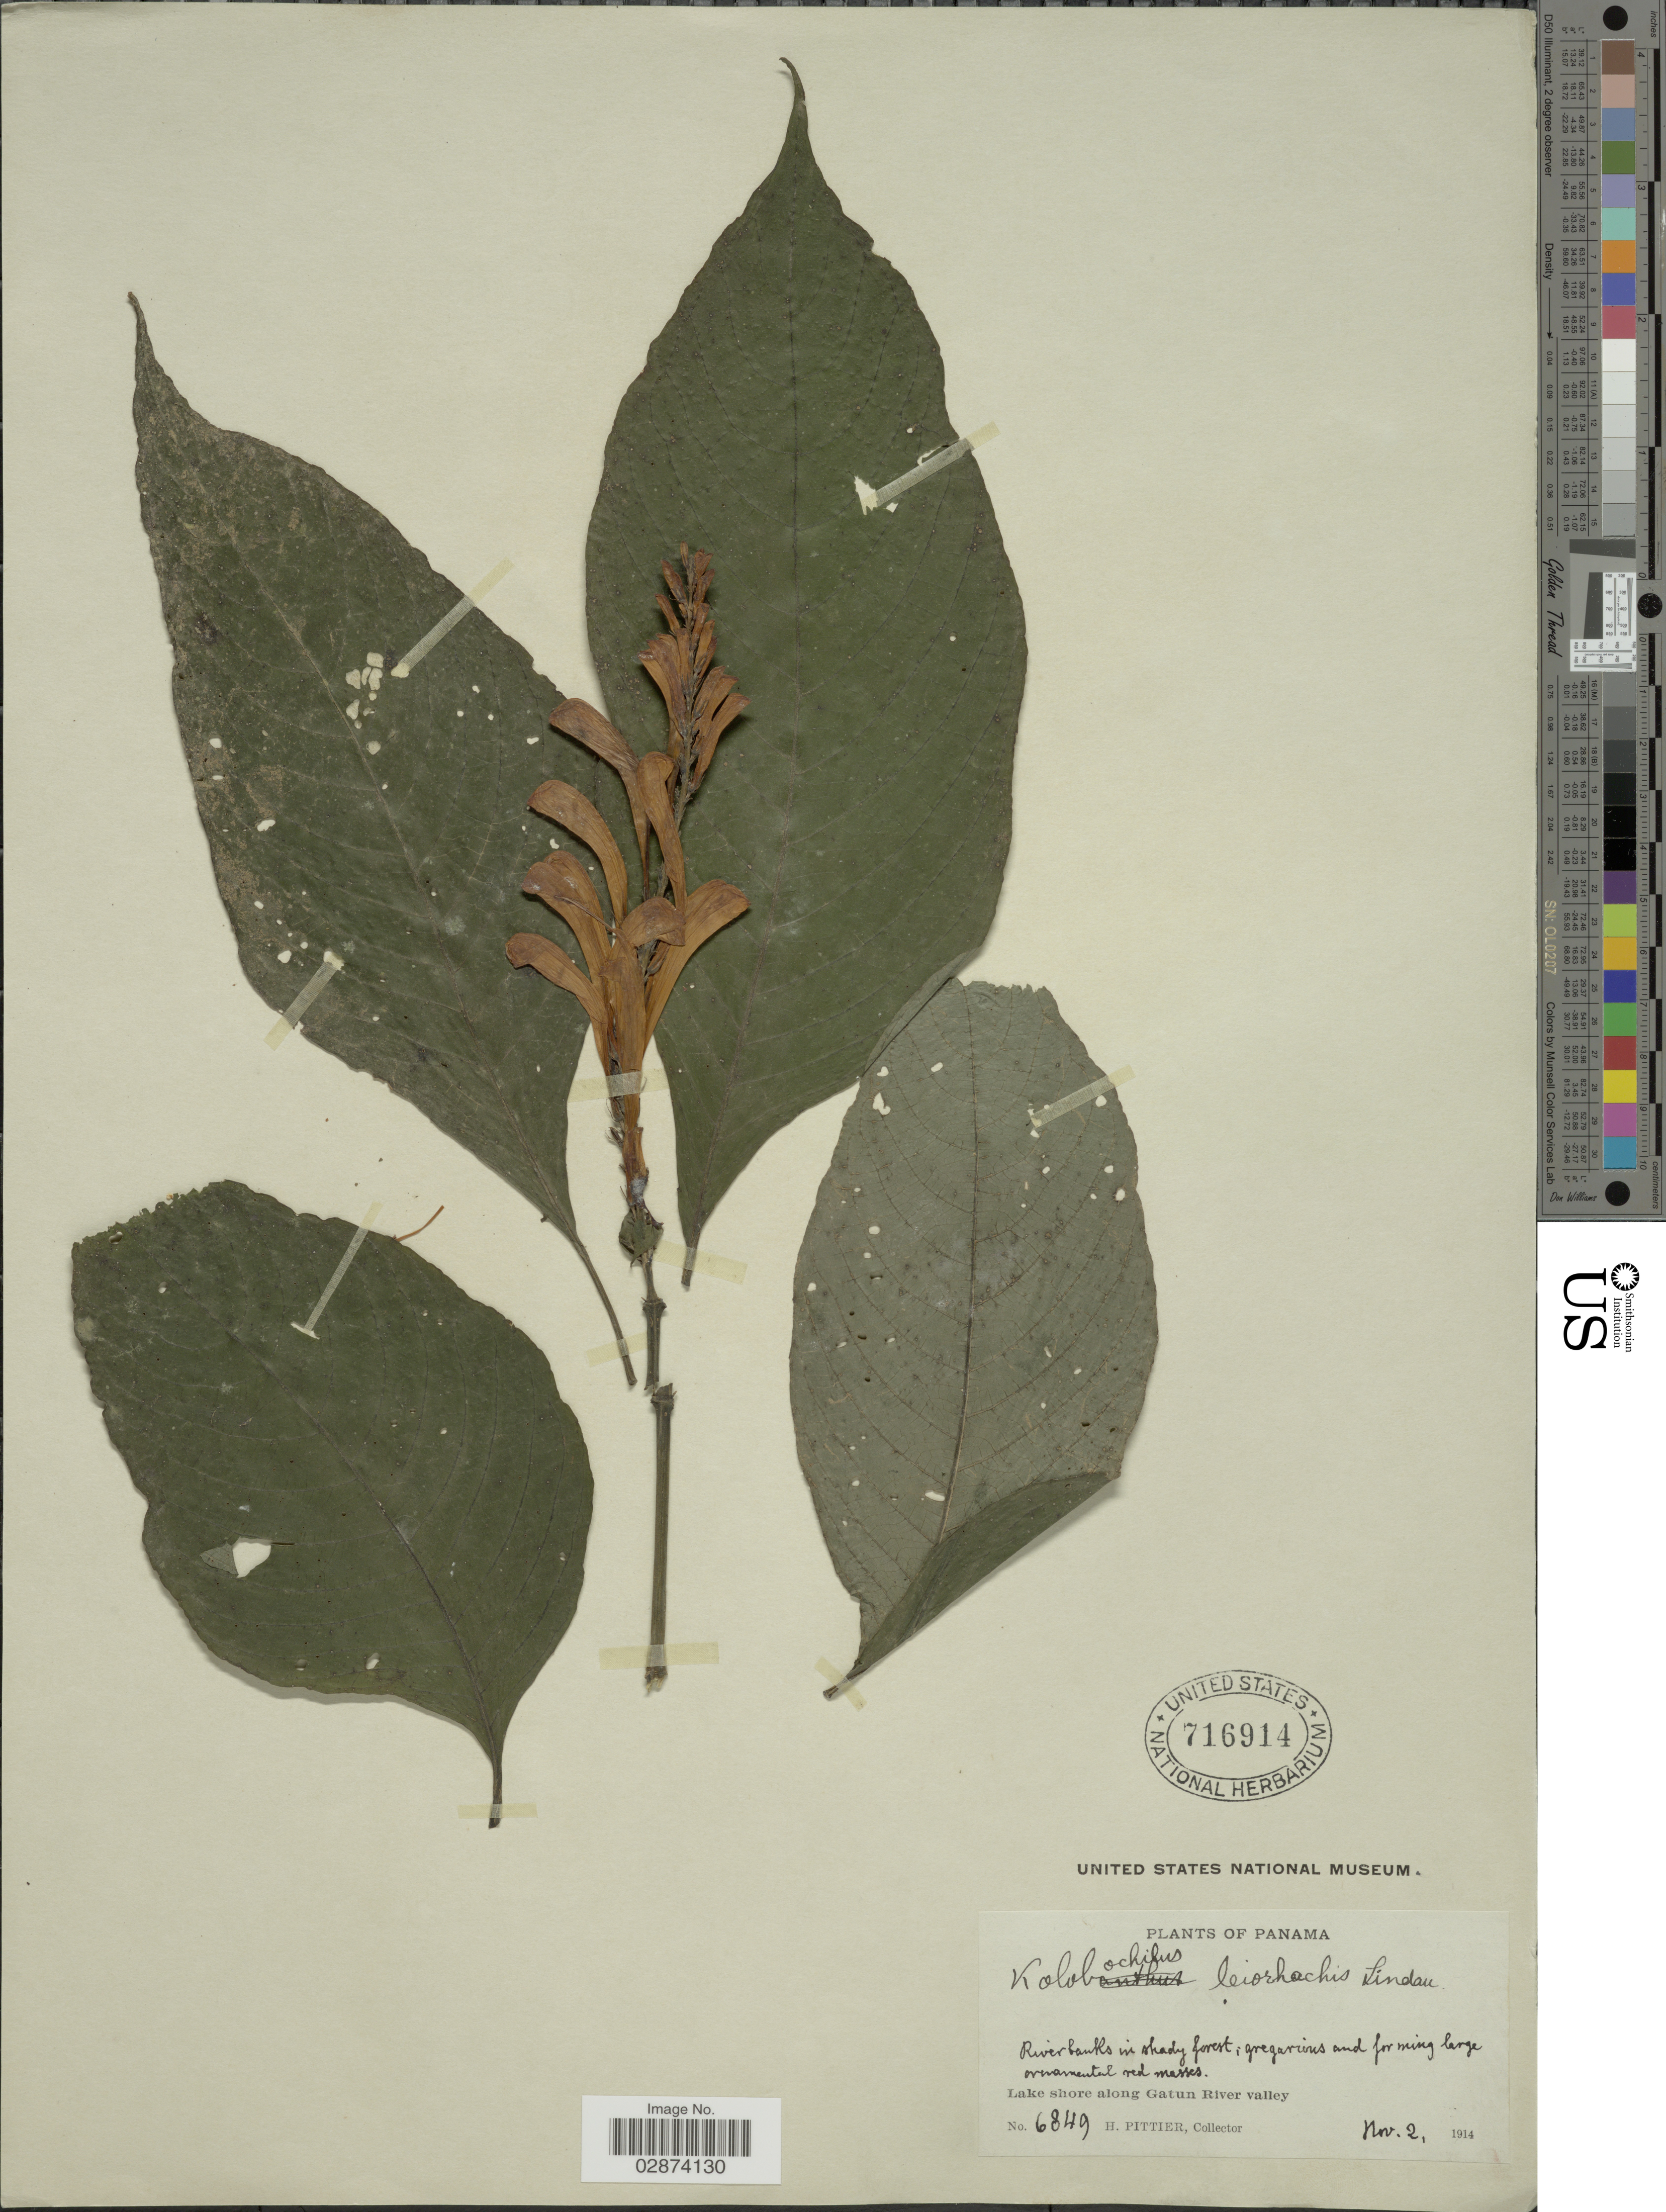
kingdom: Plantae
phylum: Tracheophyta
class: Magnoliopsida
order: Lamiales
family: Acanthaceae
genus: Razisea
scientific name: Razisea spicata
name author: Oerst.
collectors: H. F. Pittier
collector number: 6849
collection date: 1914-11-02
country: Panama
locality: Lake shore along Gatun River valley.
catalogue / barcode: US 716914